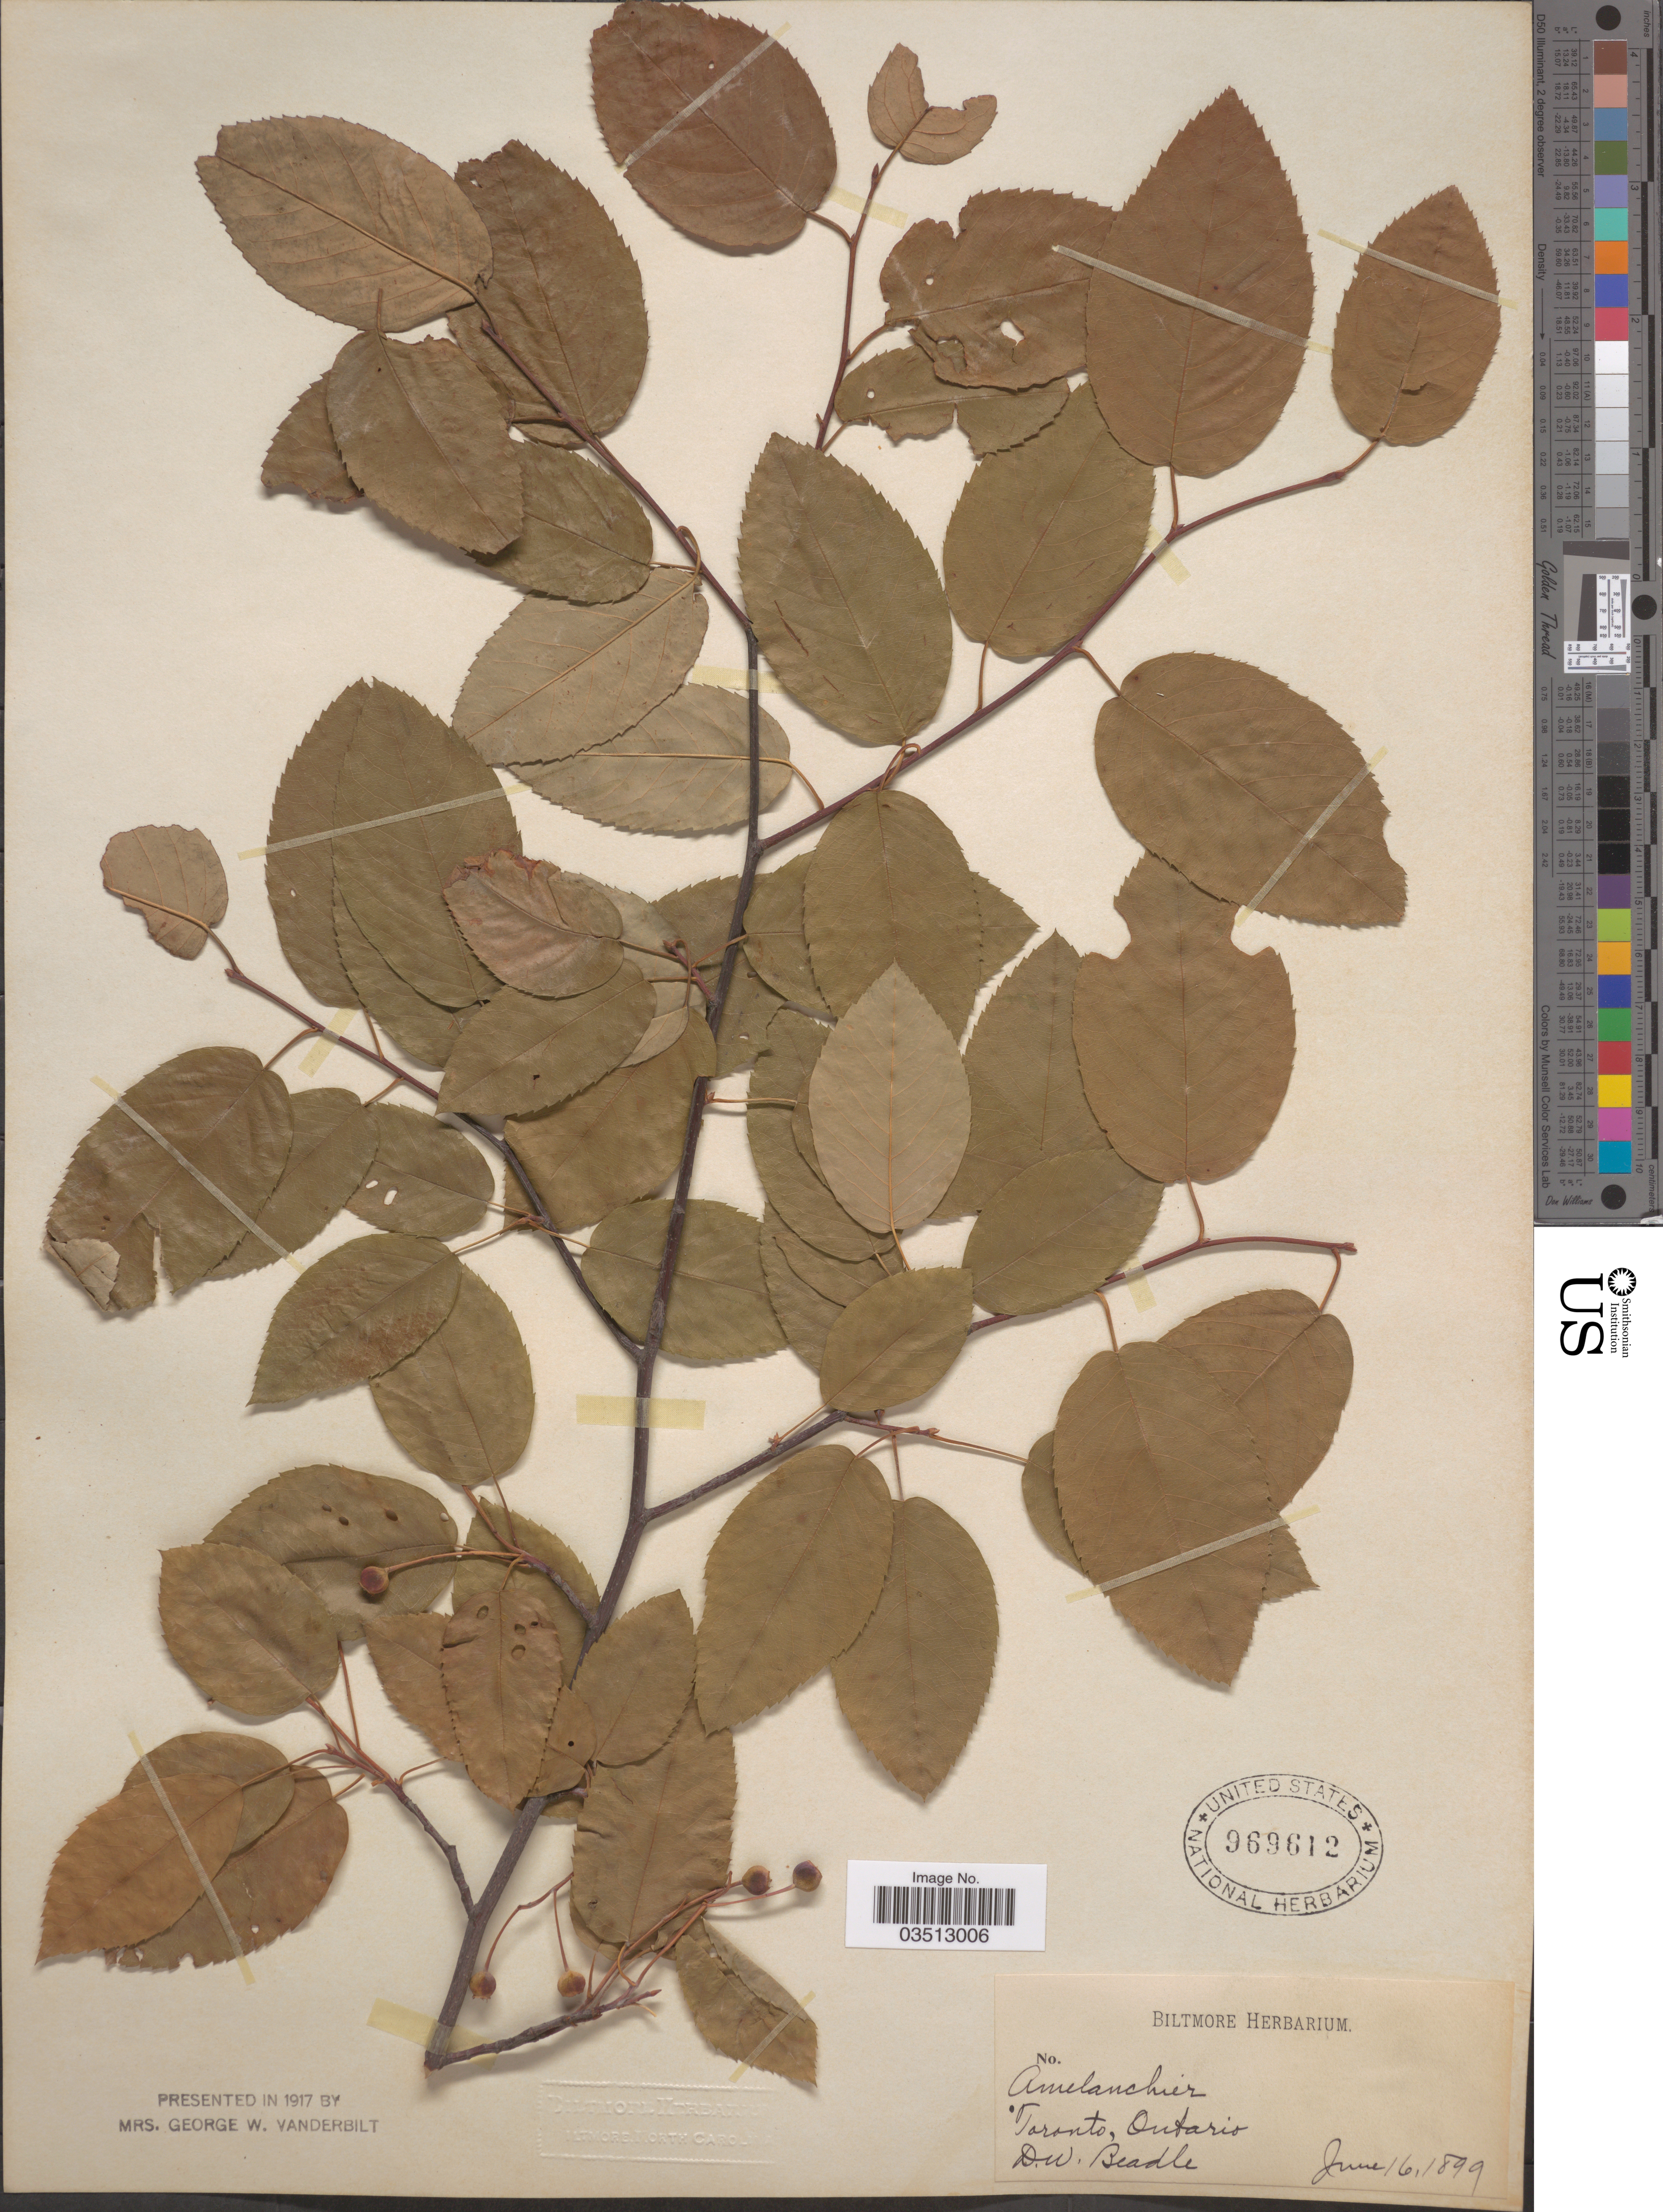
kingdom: Plantae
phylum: Tracheophyta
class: Magnoliopsida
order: Rosales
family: Rosaceae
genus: Amelanchier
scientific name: Amelanchier sp.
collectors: D. Beadle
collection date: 1899-06-16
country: Canada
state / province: Ontario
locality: Toronto.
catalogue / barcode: US 969612